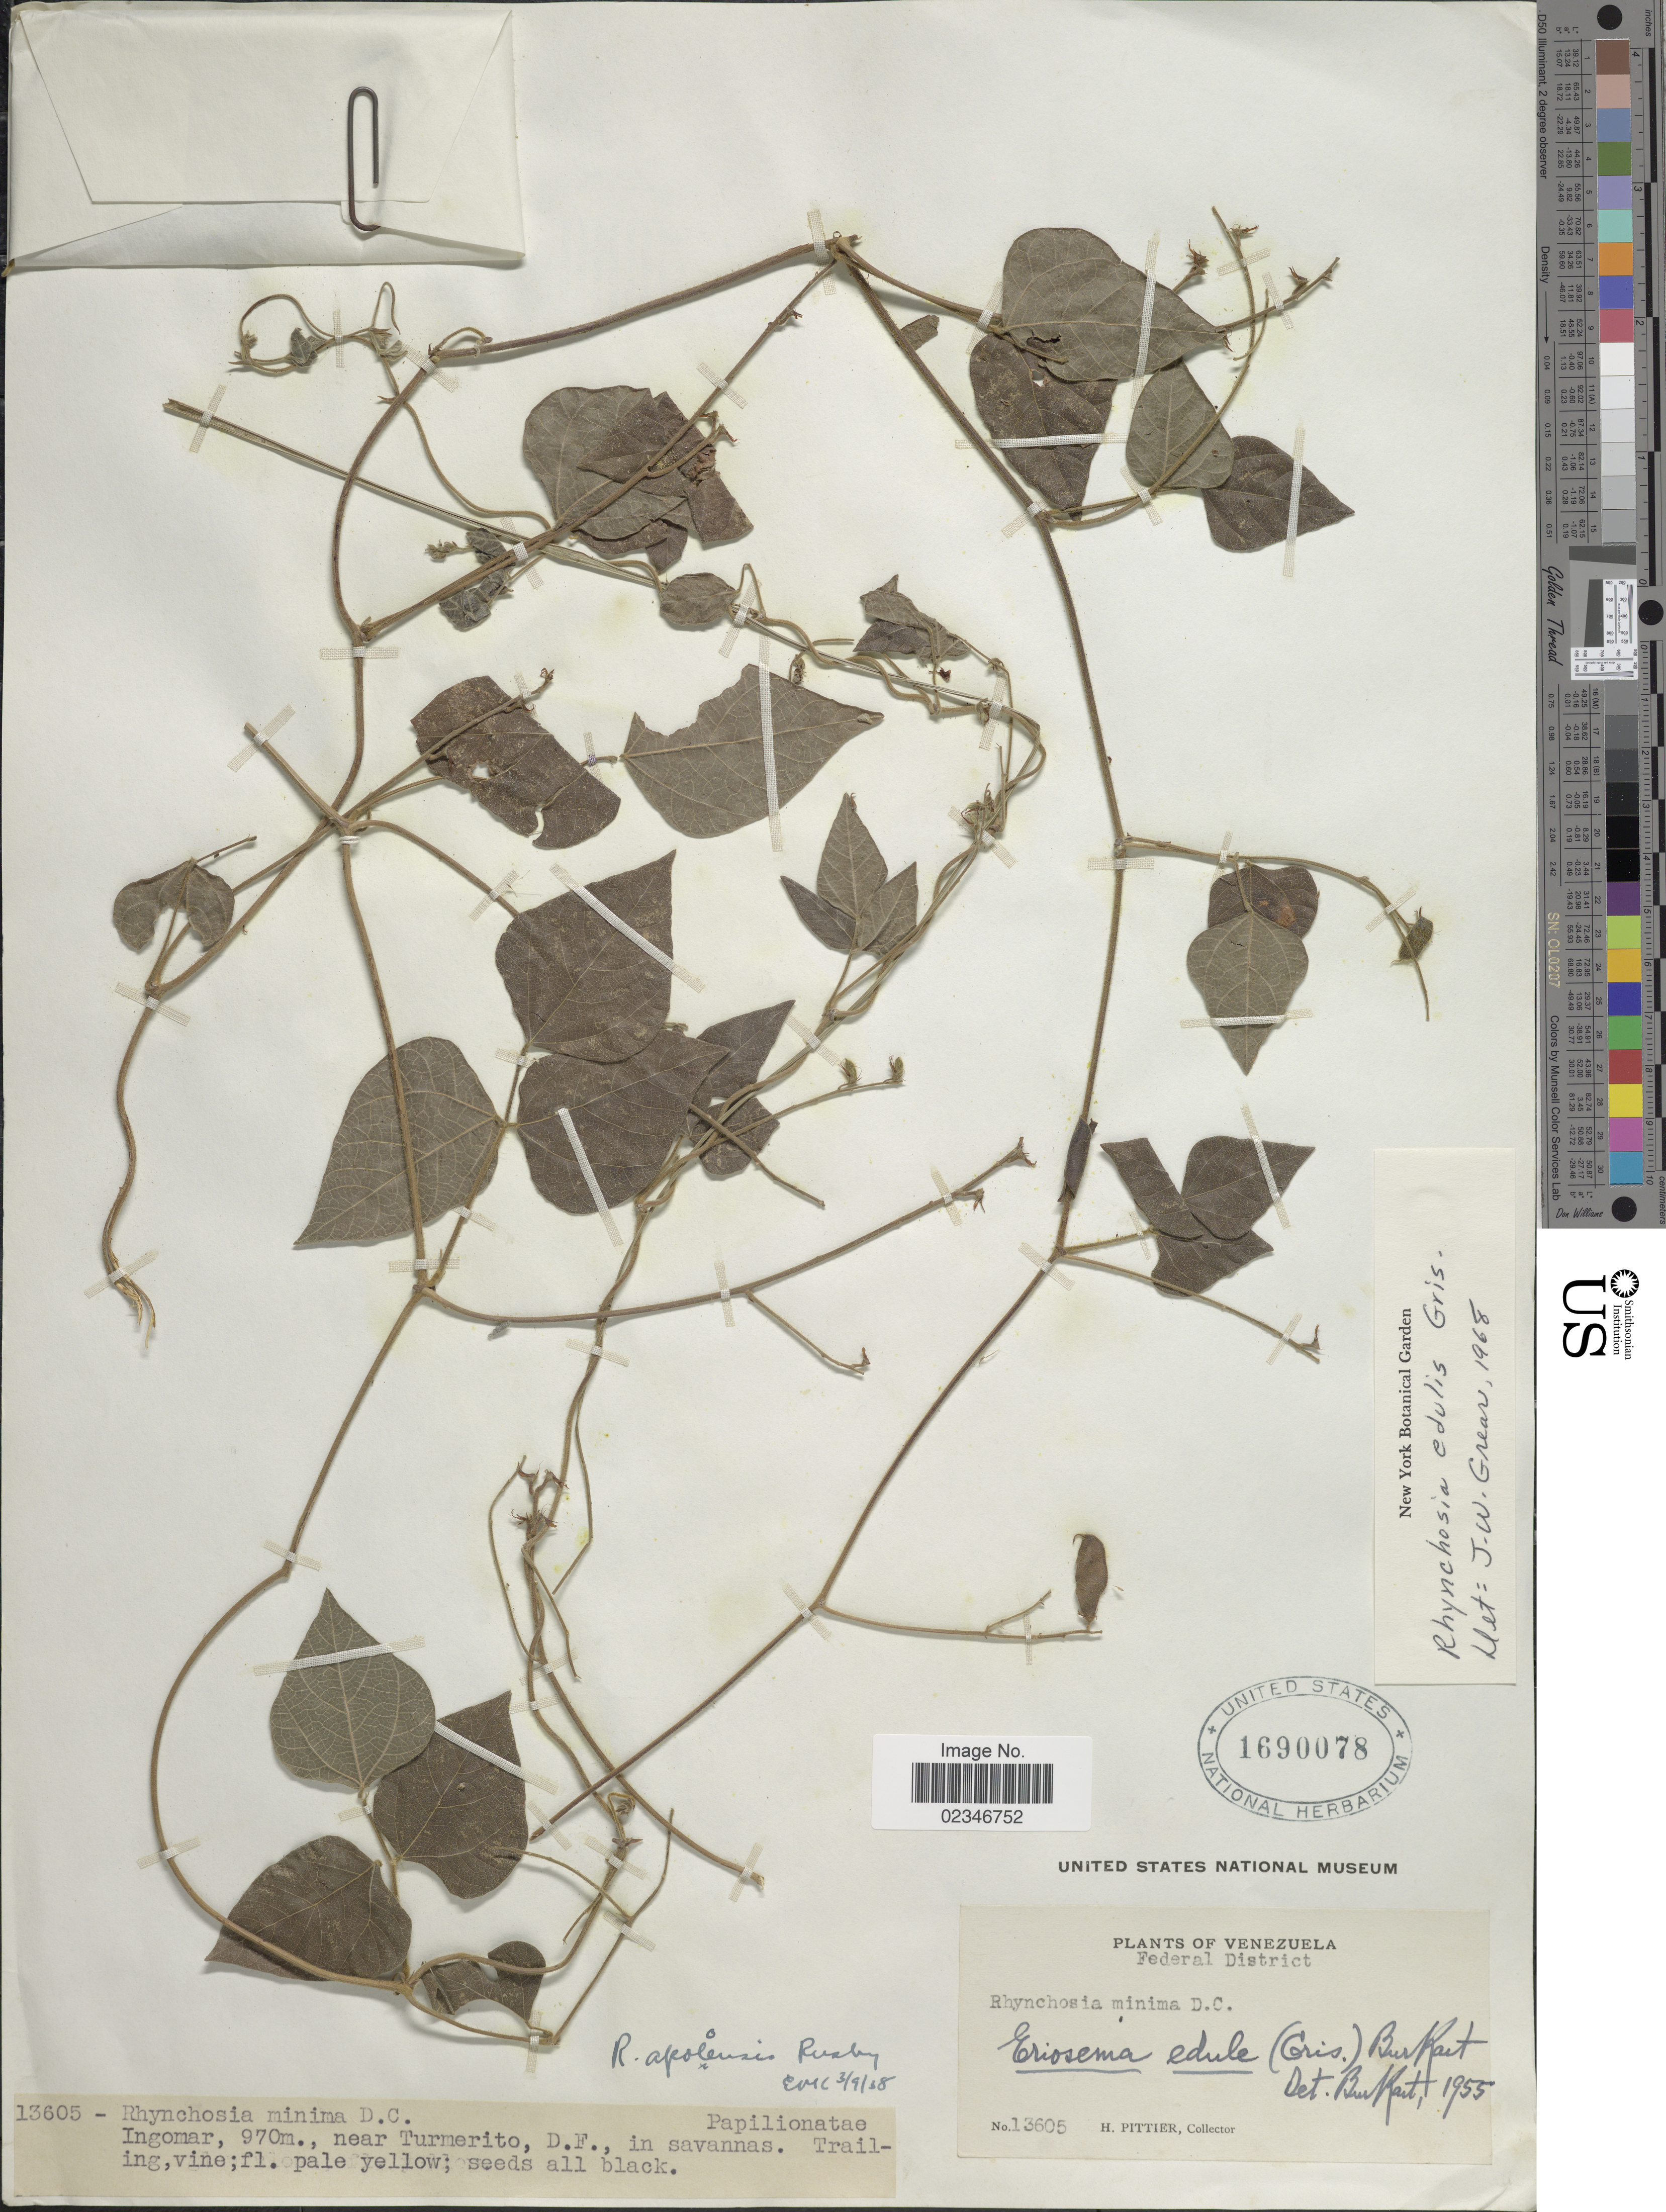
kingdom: Plantae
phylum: Tracheophyta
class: Magnoliopsida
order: Fabales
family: Fabaceae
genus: Rhynchosia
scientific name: Rhynchosia edulis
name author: Griseb.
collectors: H. F. Pittier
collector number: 13605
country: Venezuela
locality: Federal District, Ingomar, near Turmerito, D.F.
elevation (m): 970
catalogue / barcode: US 1690078